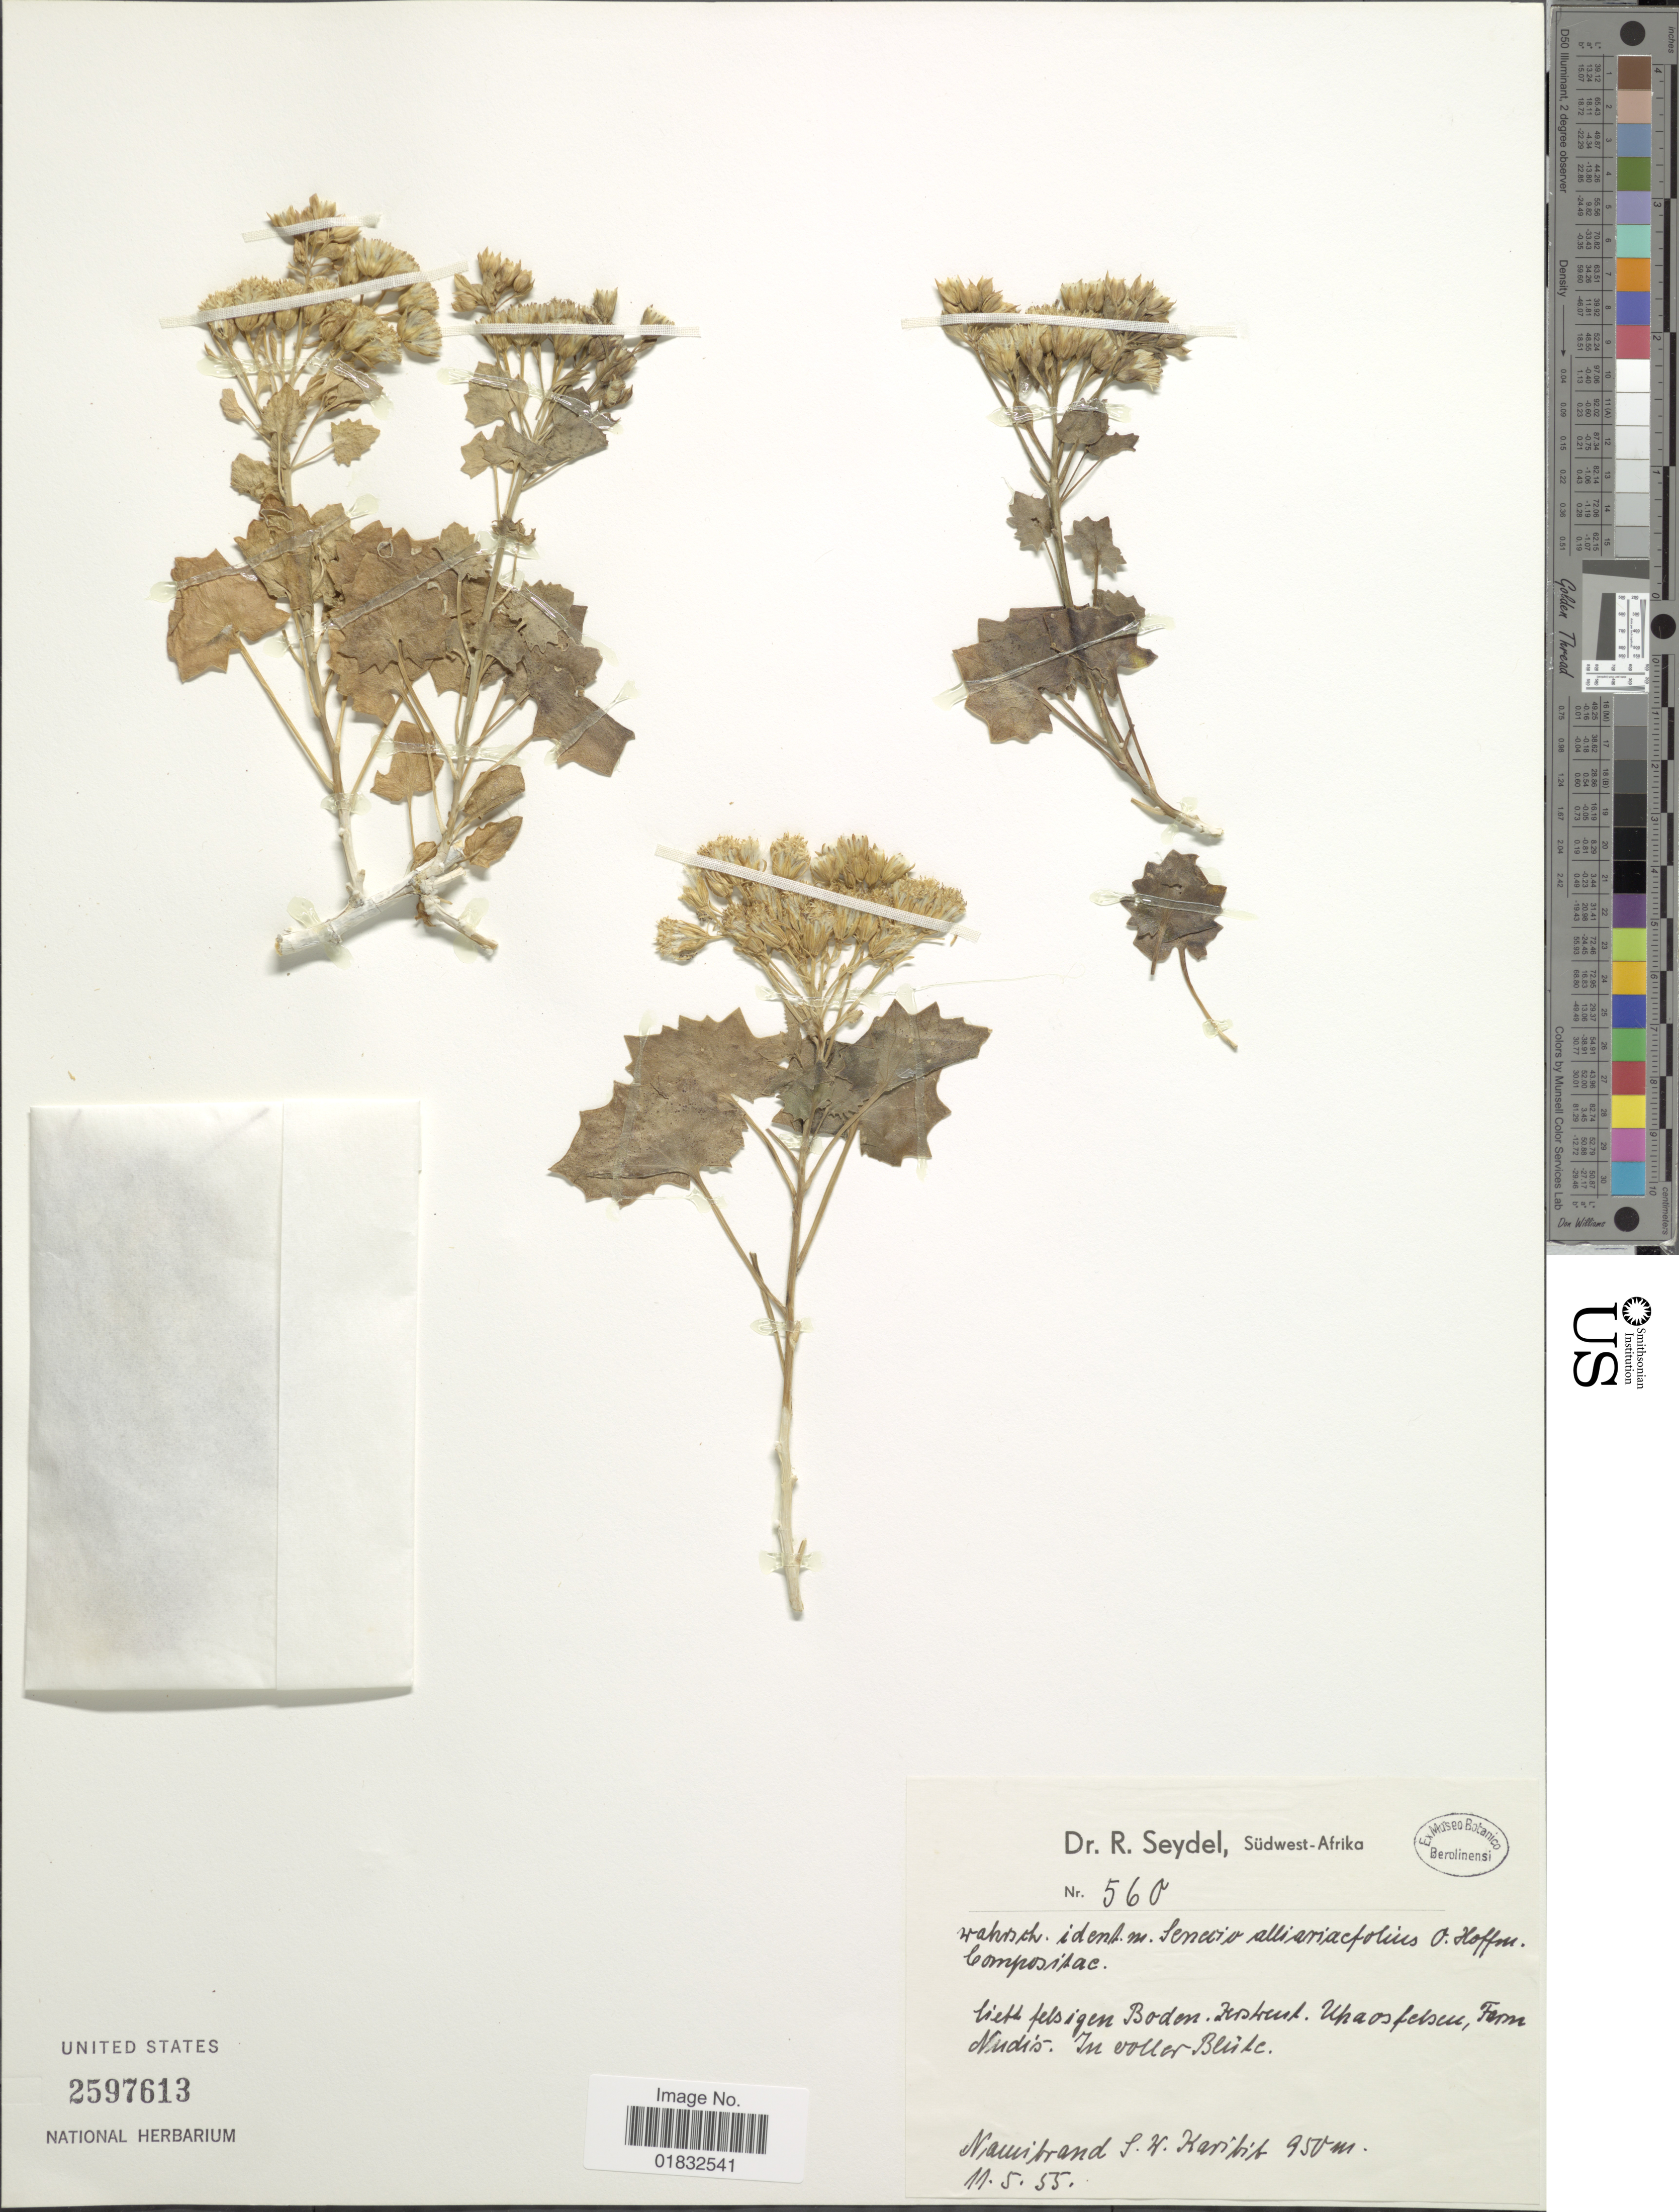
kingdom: Plantae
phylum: Tracheophyta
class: Magnoliopsida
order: Asterales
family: Asteraceae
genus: Dauresia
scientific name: Dauresia alliariifolia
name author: (O. Hoffm.) B. Nord. & Pelser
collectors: R. Seydel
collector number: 560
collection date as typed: Transcribed d/m/y: 11/5/55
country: Namibia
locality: Südwest-Afrika, Nausibrand S.W. Karibib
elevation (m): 950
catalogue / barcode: US 2597613